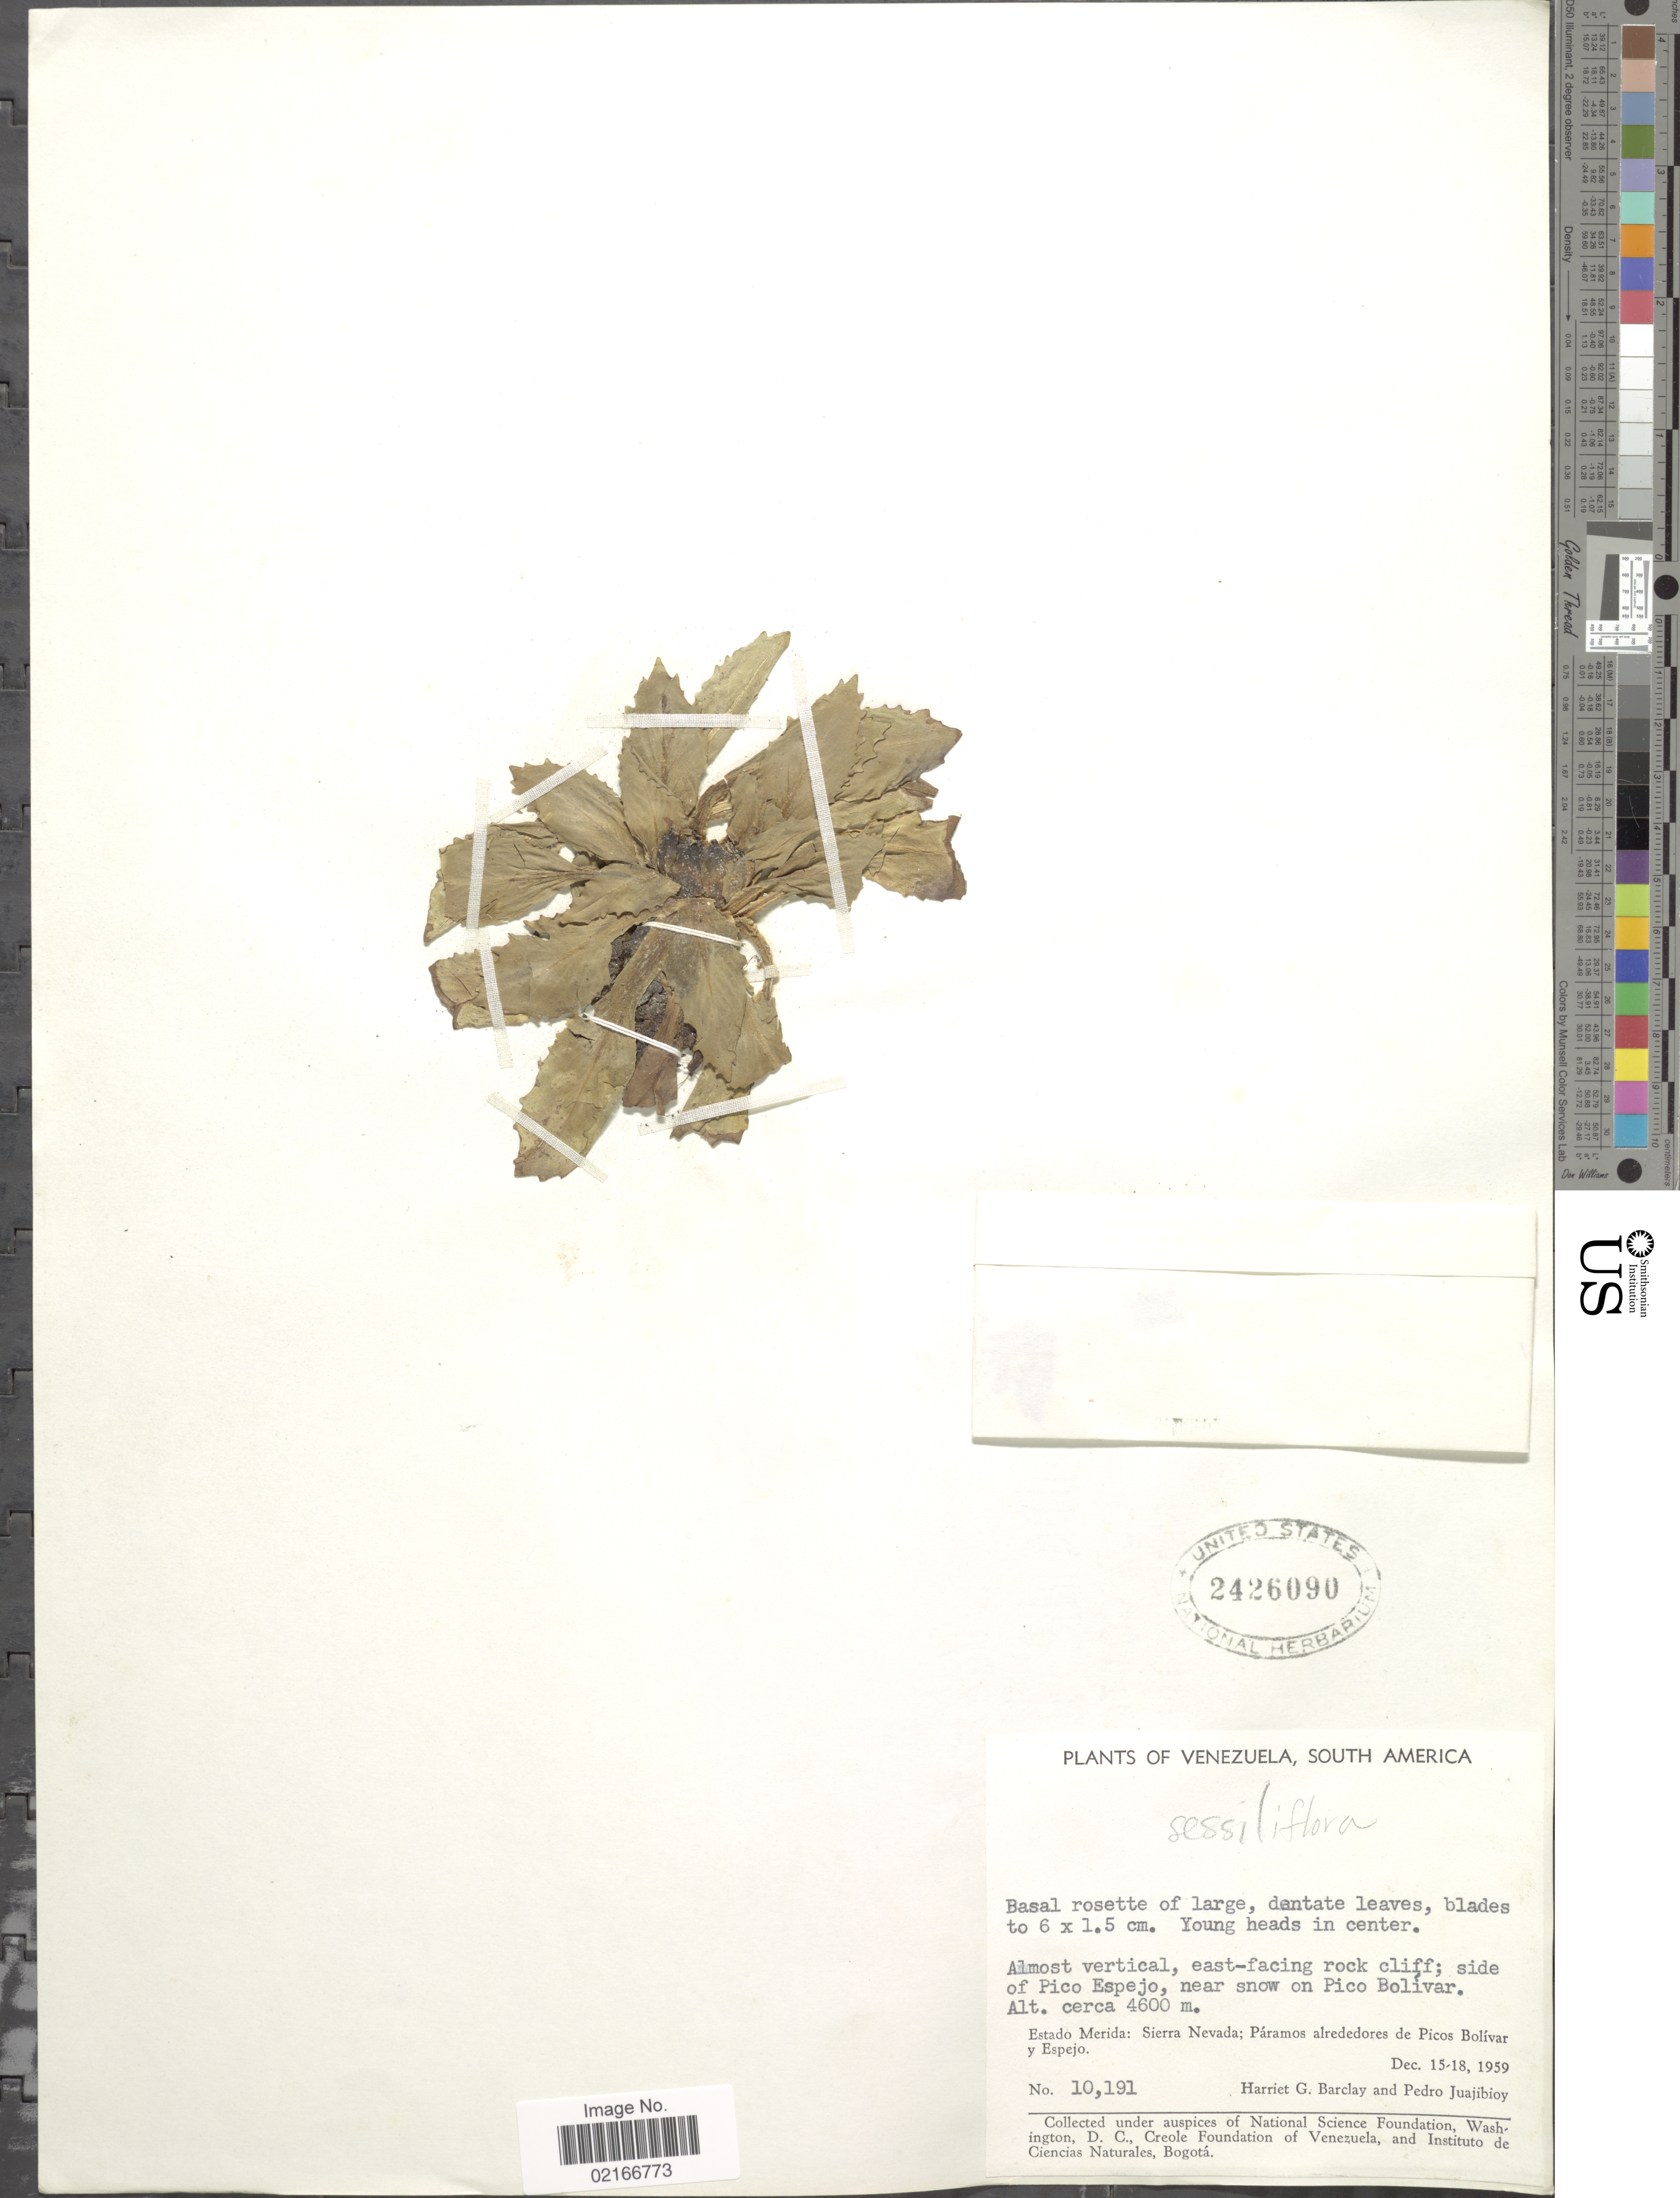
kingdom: Plantae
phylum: Tracheophyta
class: Magnoliopsida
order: Asterales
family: Asteraceae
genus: Hypochaeris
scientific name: Hypochaeris sessiflora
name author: Kunth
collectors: H. G. Barclay & P. Juajibioy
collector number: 10191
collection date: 1959-12-15/1959-12-18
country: Venezuela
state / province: Mérida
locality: Side of Pico Espejo, near snow on Pico Bolívar. Sierra Nevada; Páramos alrededores de Picos Bolívar y Espejo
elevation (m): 4600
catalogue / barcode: US 2426090